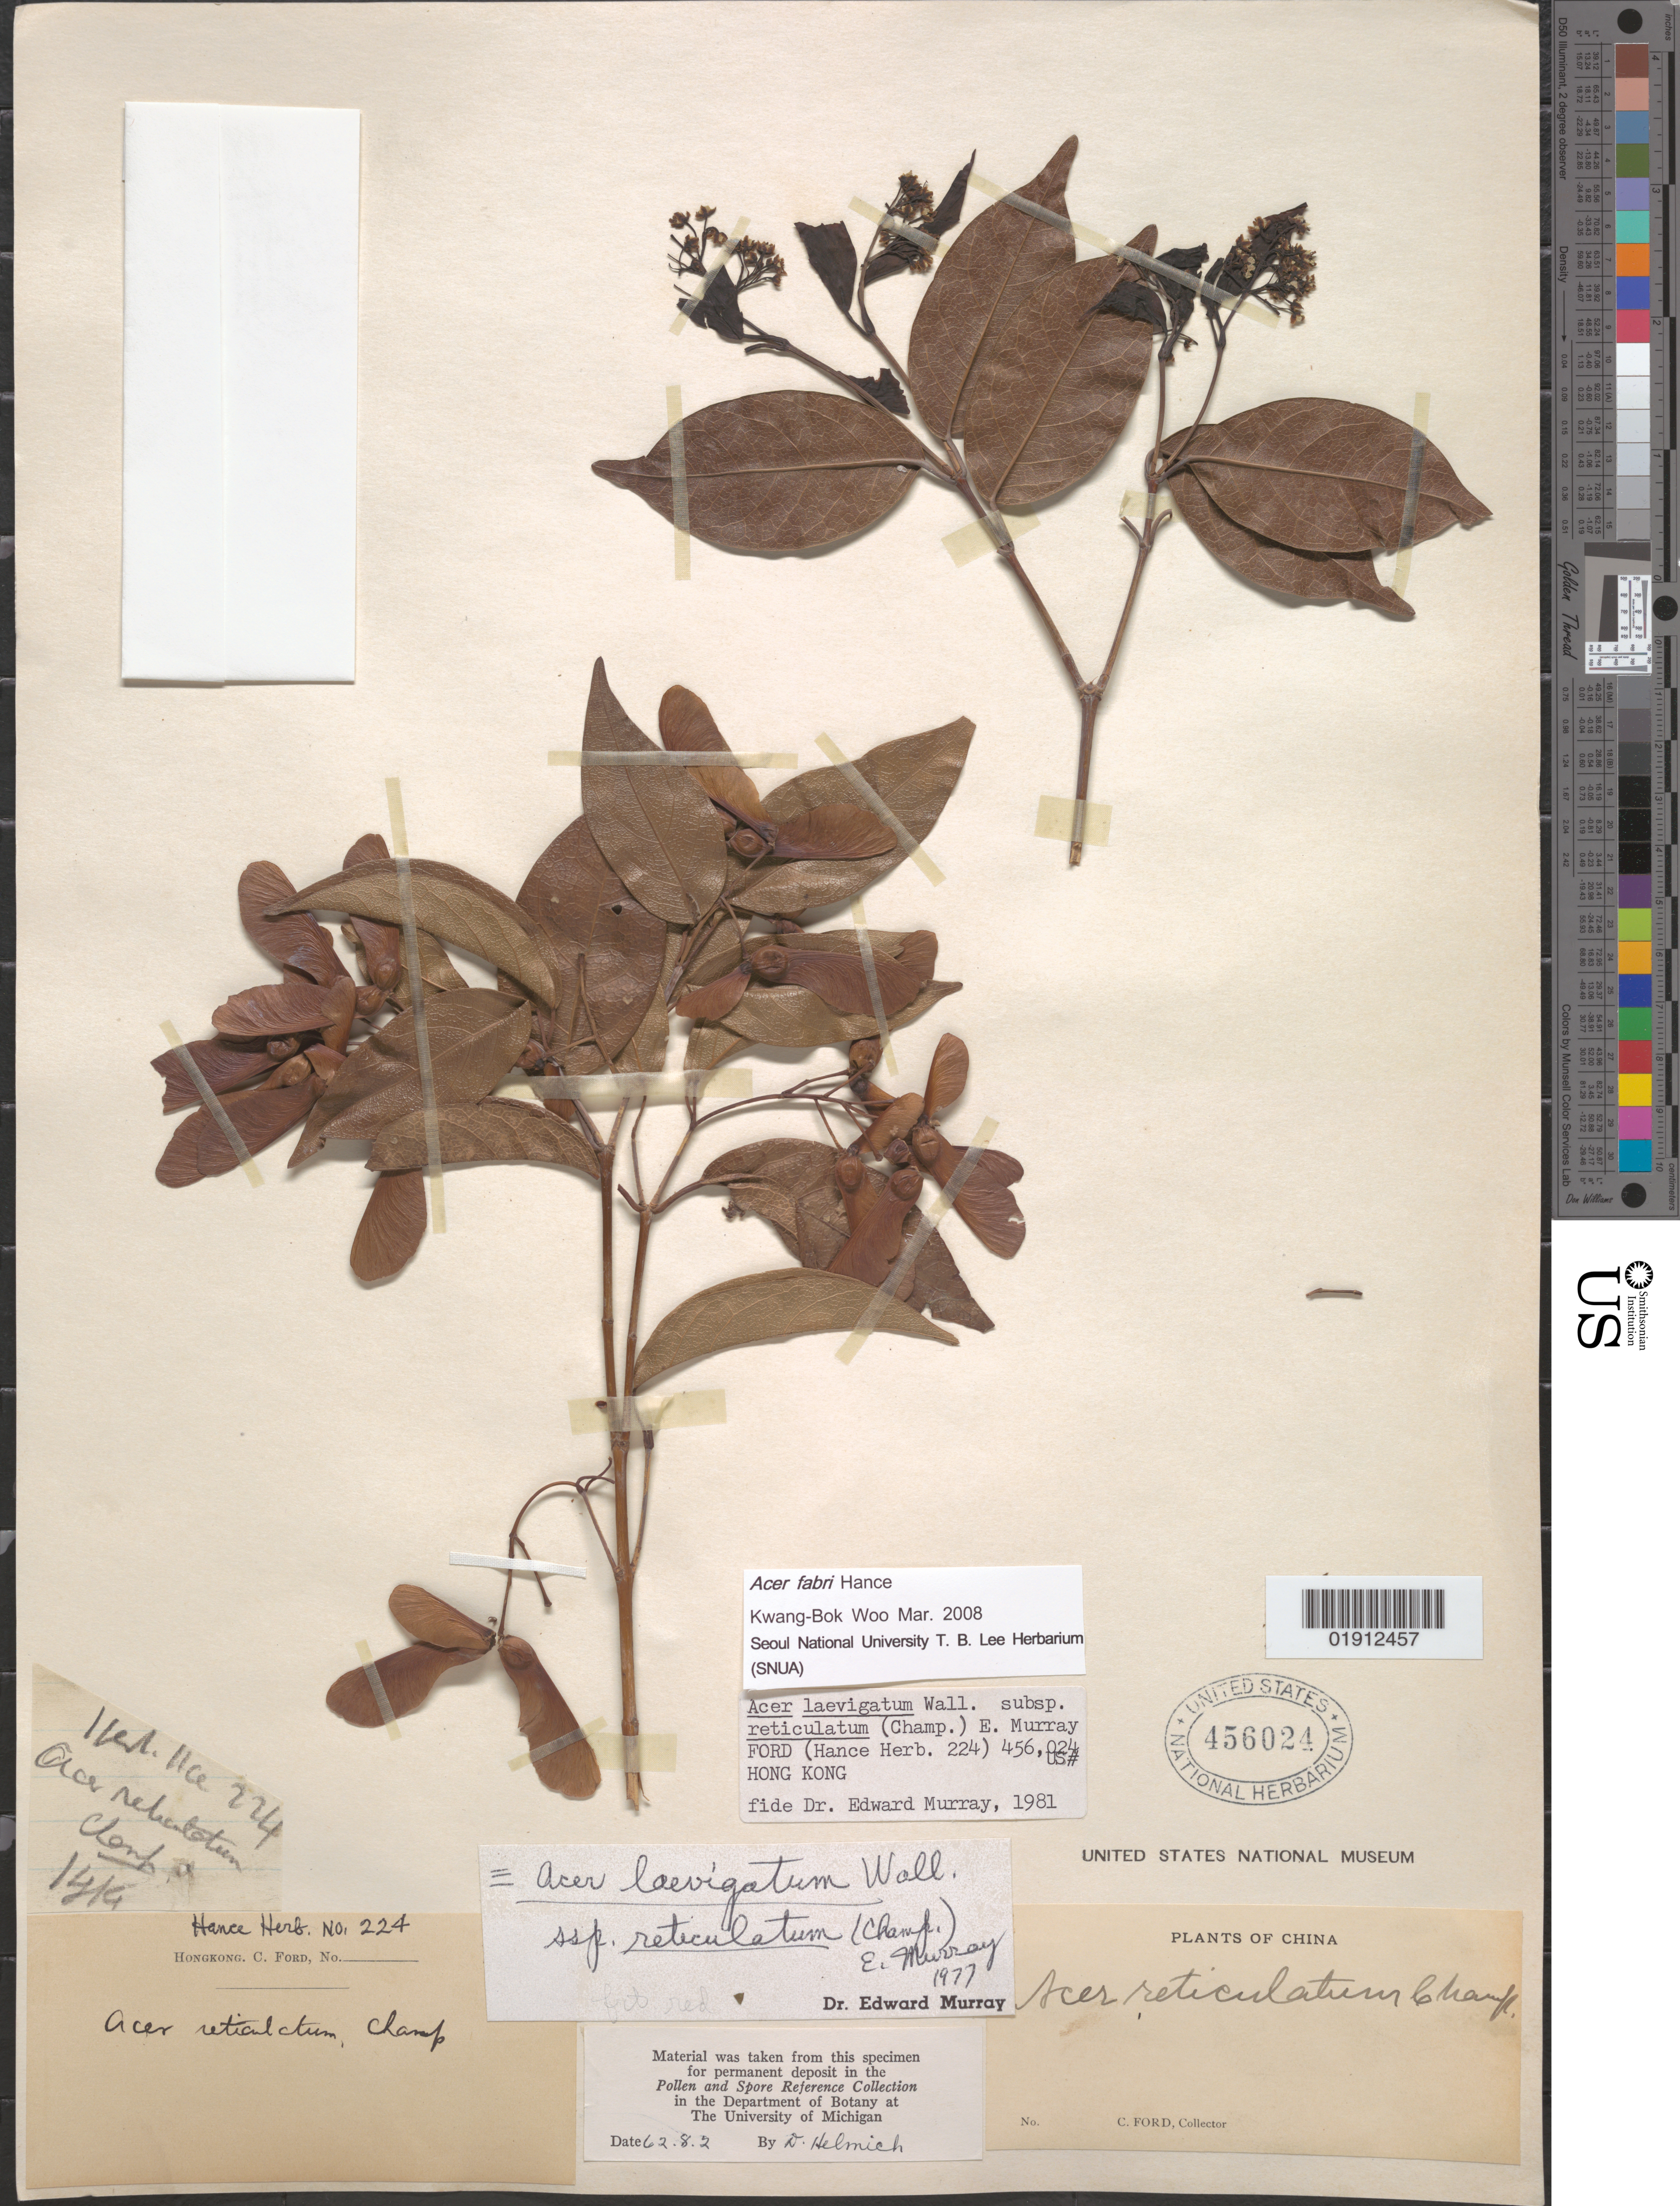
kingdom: Plantae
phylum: Tracheophyta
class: Magnoliopsida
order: Sapindales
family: Sapindaceae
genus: Acer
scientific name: Acer fabri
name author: Hance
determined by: Woo, K. B.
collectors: C. Ford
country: China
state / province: Hong Kong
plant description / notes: Hance Herb. No. 224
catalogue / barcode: US 456024